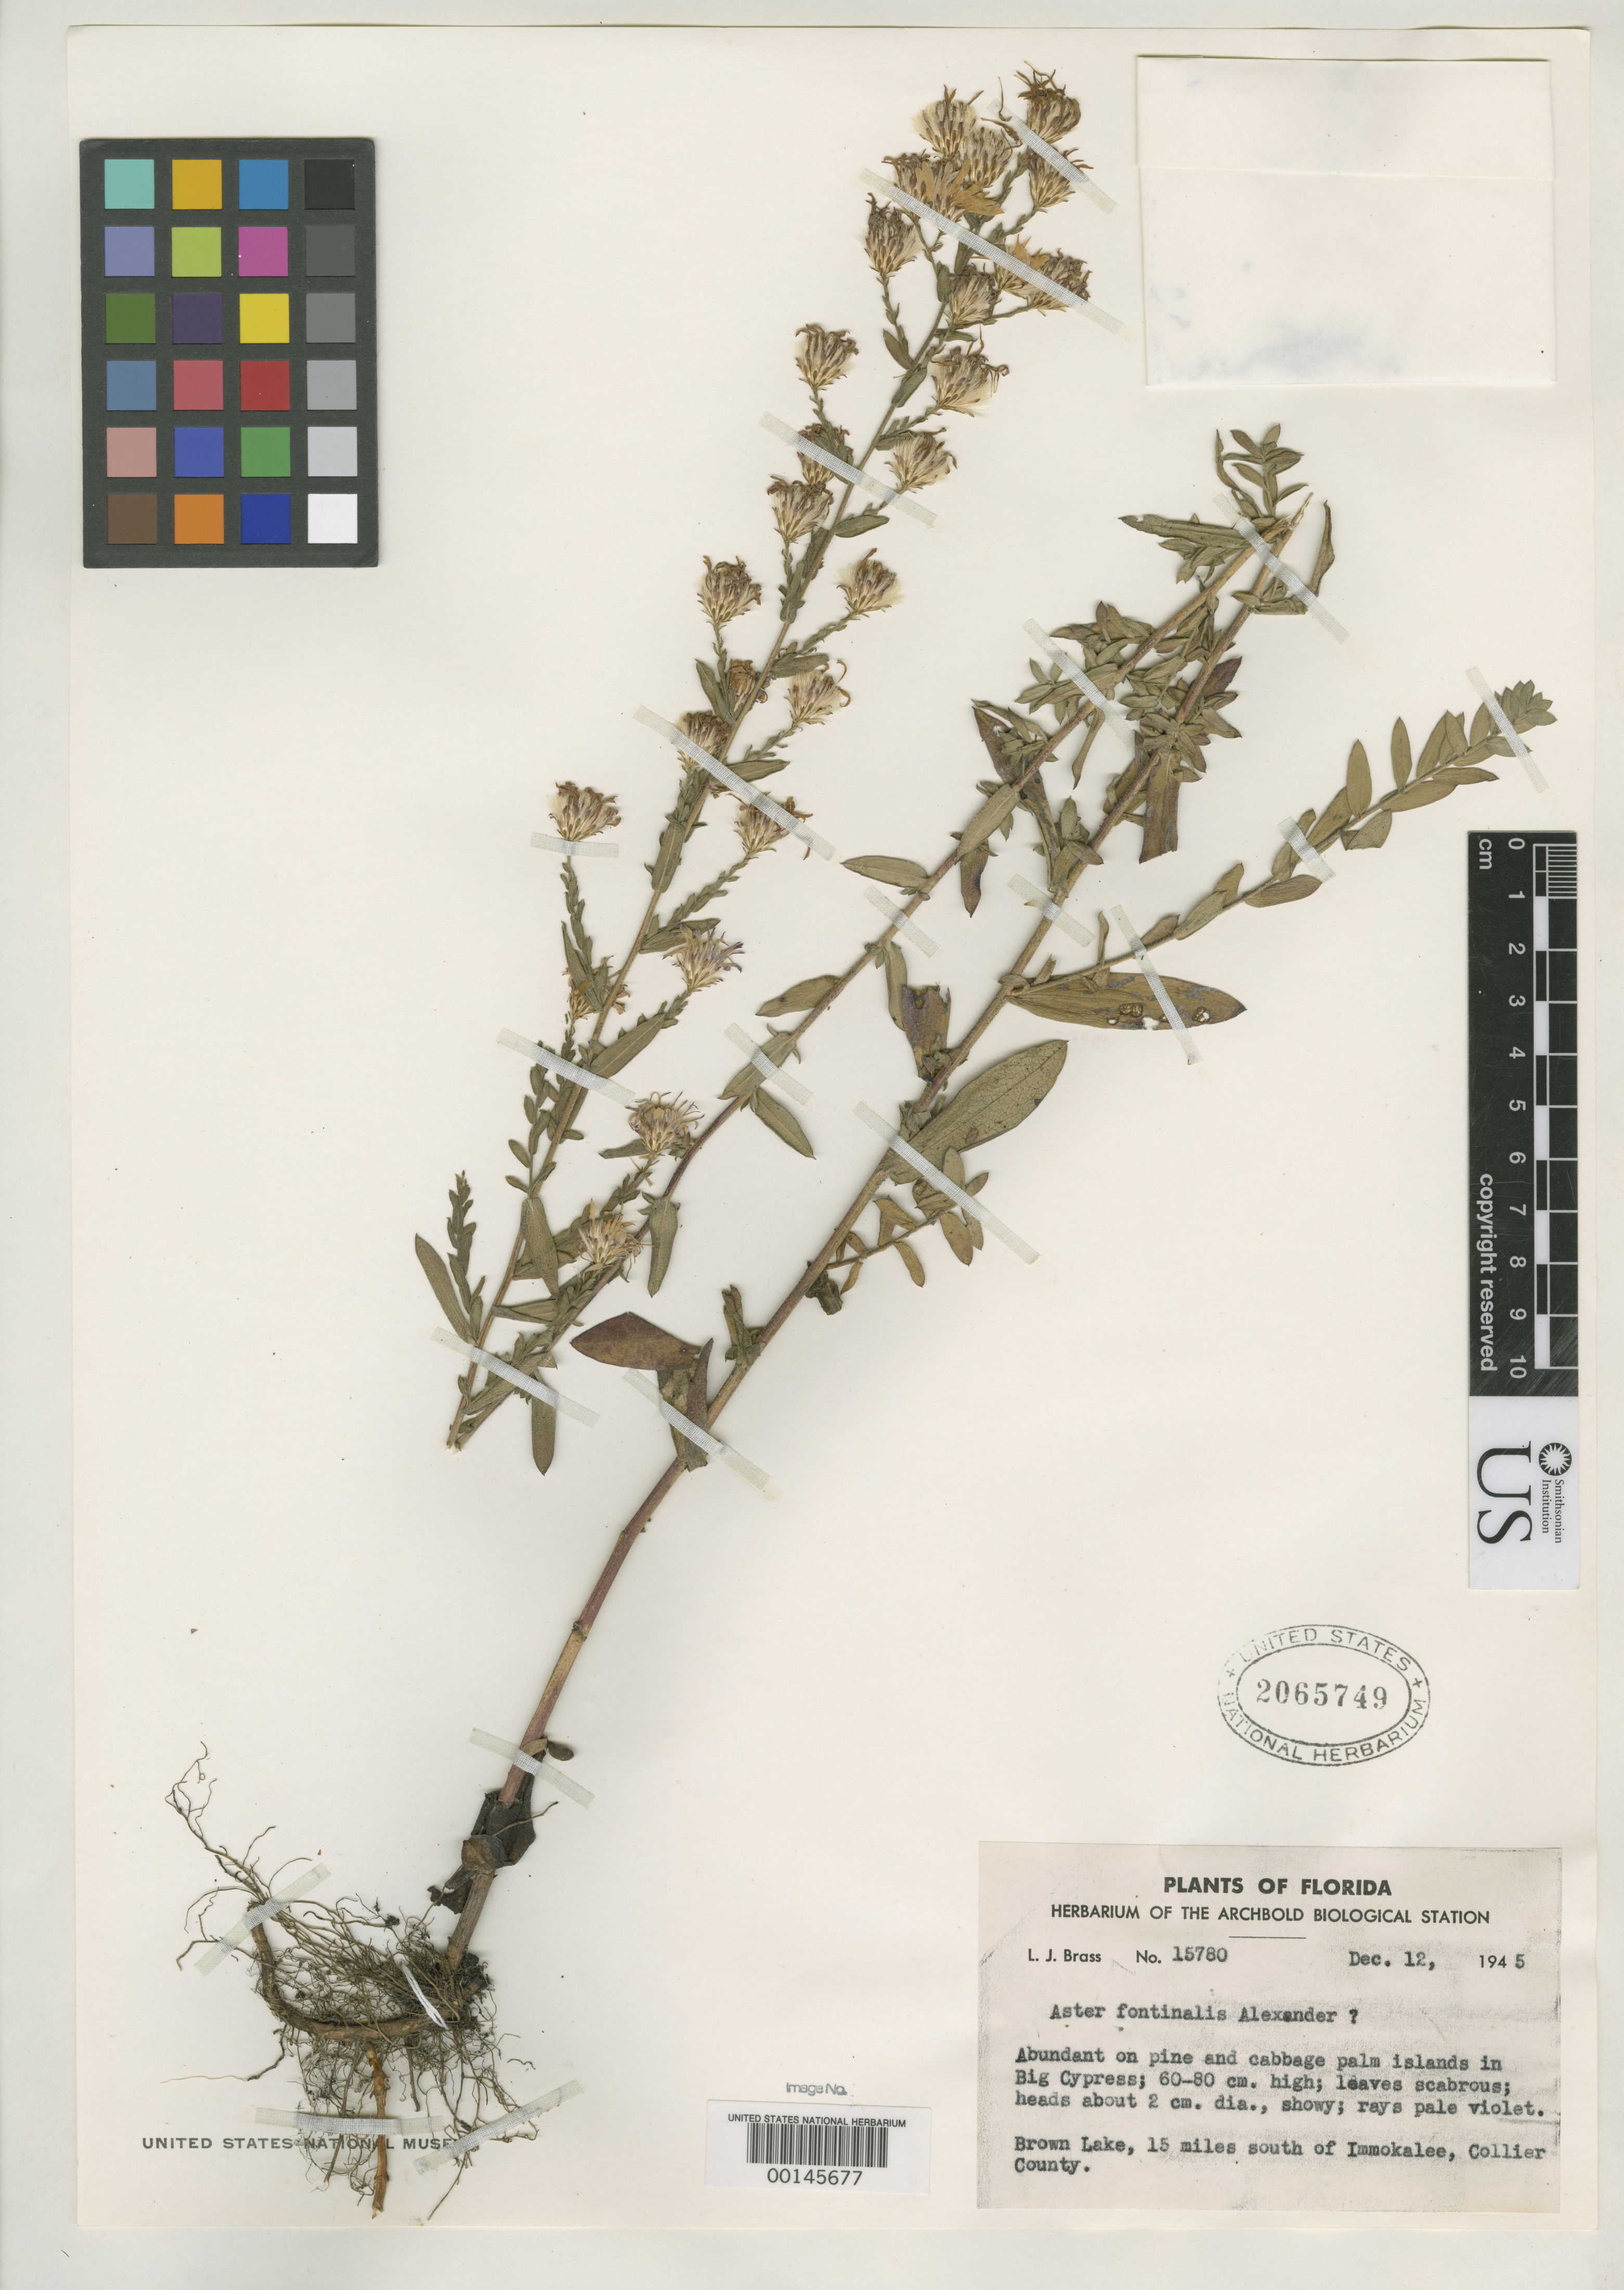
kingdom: Plantae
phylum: Tracheophyta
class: Magnoliopsida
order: Asterales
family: Asteraceae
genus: Symphyotrichum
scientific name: Symphyotrichum patens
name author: (Aiton) G.L. Nesom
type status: Isotype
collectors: L. J. Brass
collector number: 15780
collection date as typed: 12 Dec 1945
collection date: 1945-12-12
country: United States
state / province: Florida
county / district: Collier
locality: Brown Lake, S of Immokalee.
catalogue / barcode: US 2065749